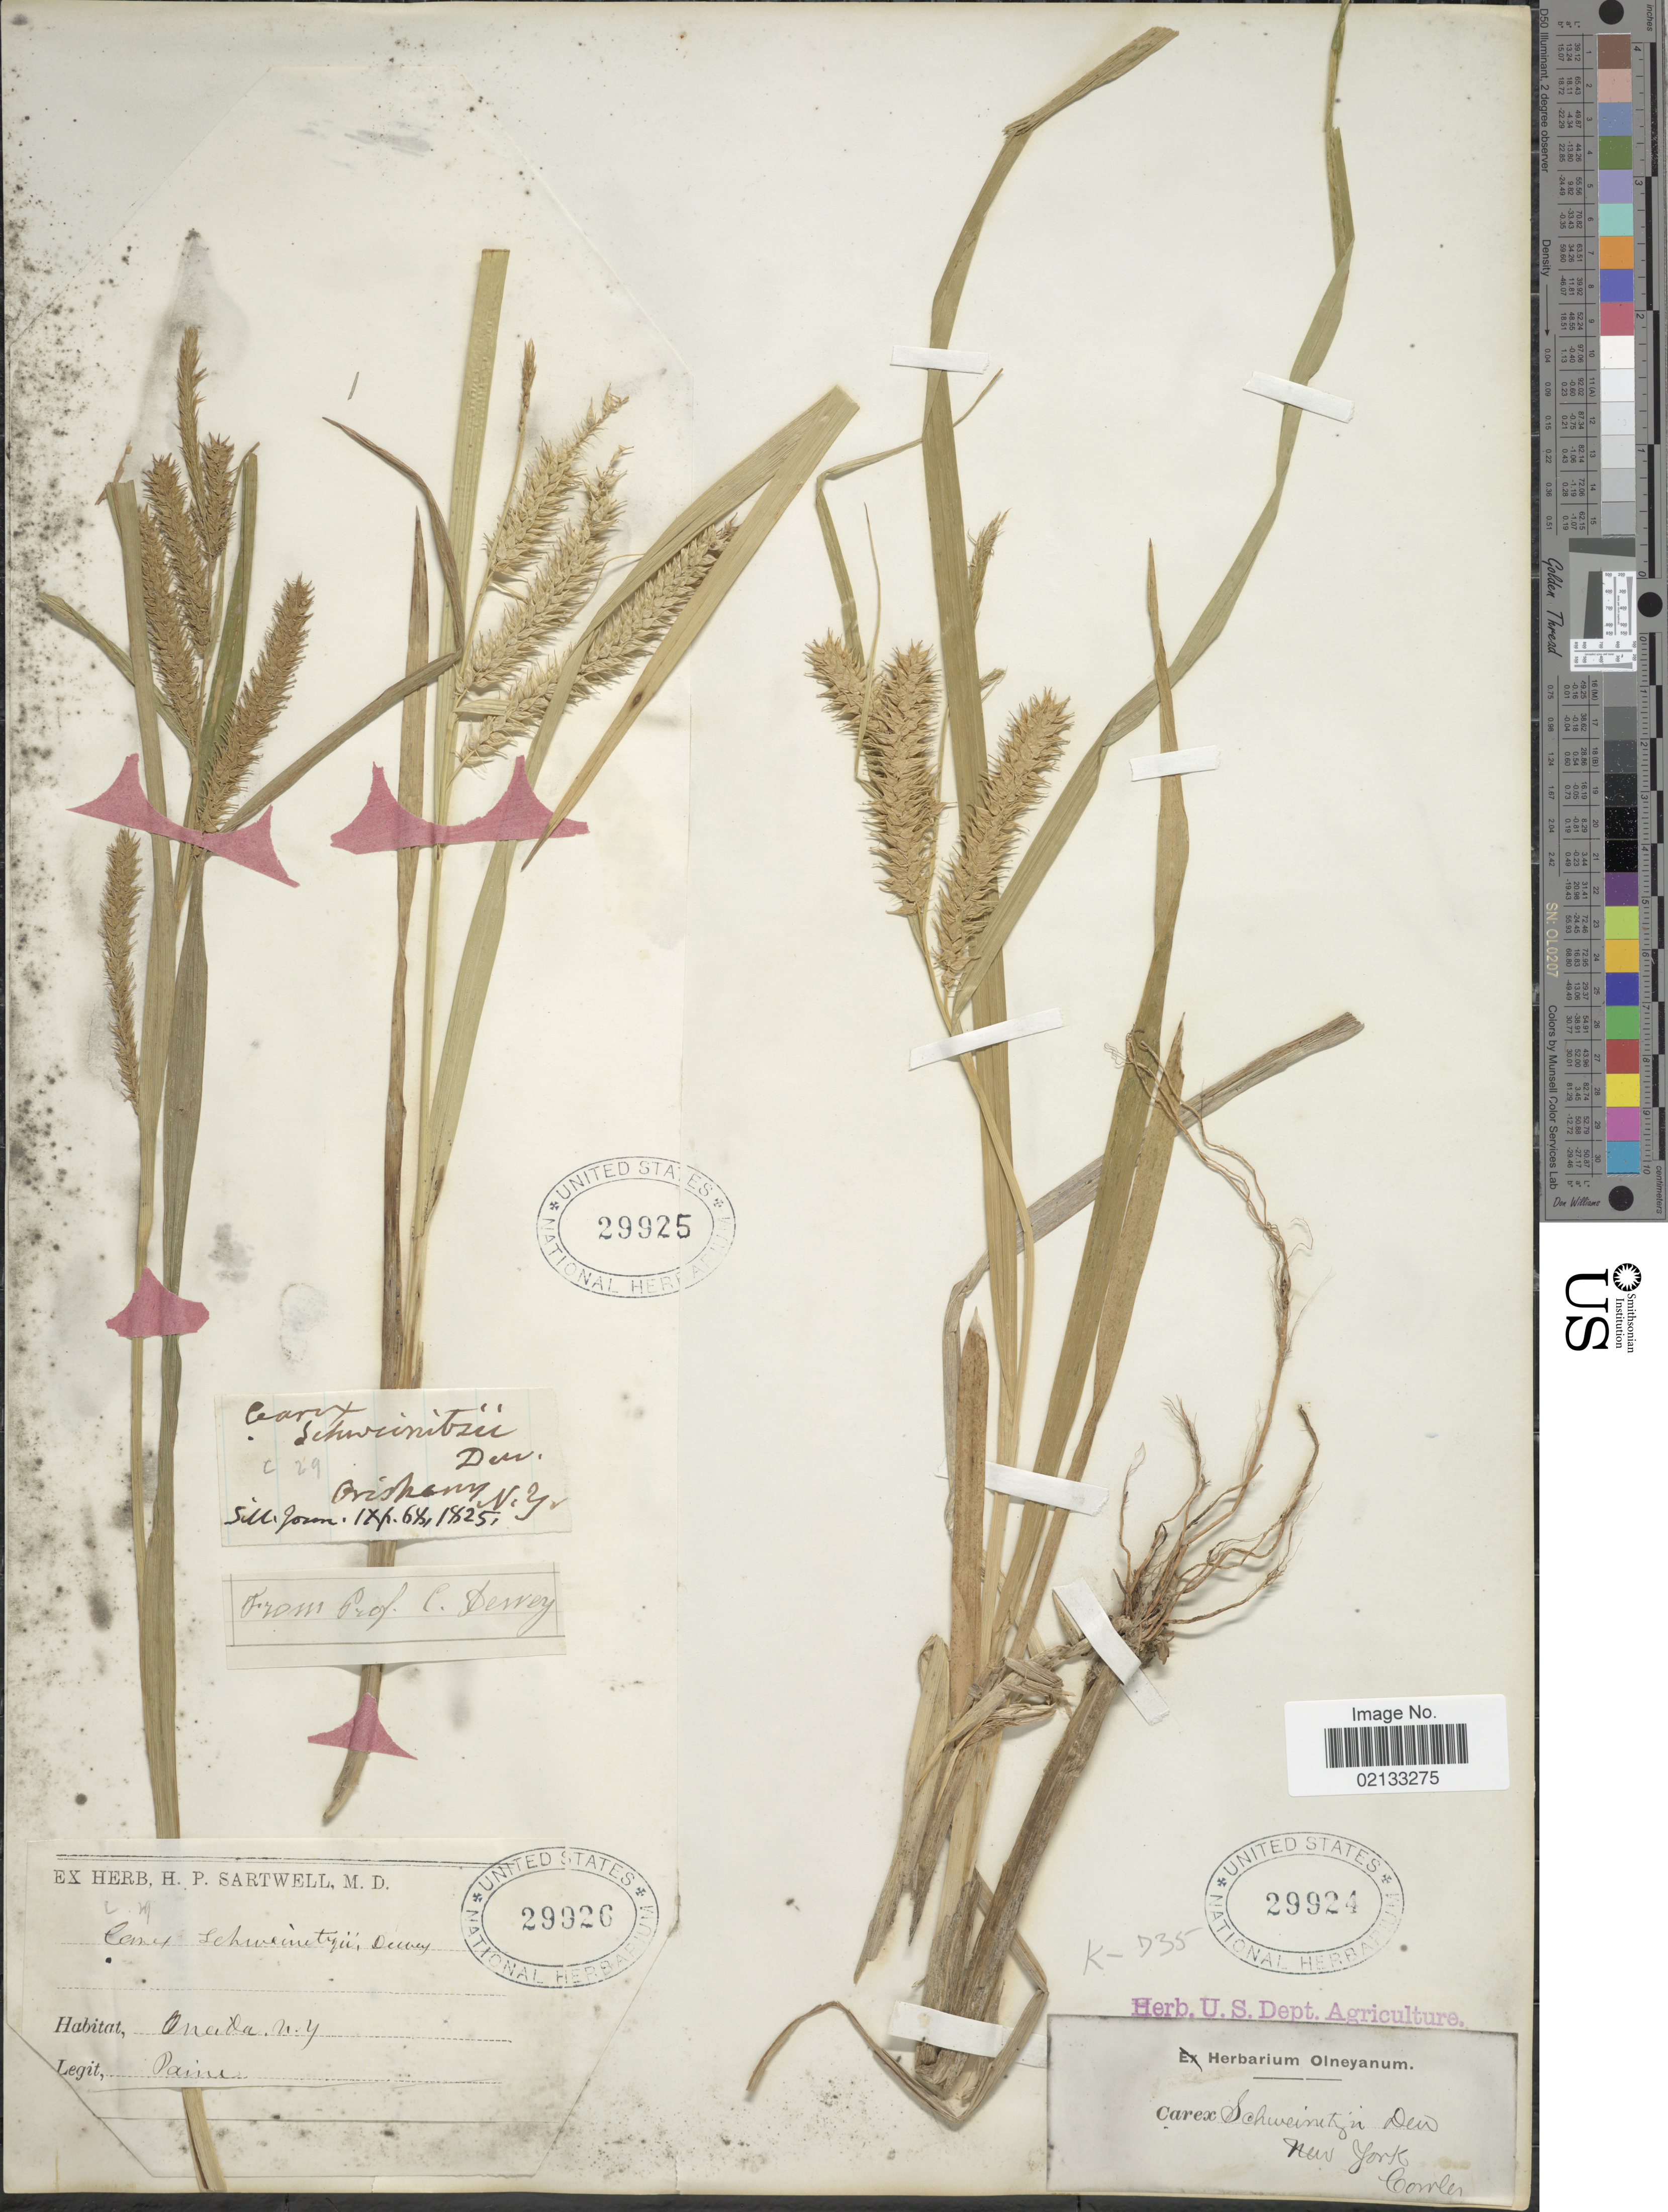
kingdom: Plantae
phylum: Tracheophyta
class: Liliopsida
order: Poales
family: Cyperaceae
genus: Carex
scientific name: Carex schweinitzii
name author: Dewey ex Schwein.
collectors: C. Dewey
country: United States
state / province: New York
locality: Orisbany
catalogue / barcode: US 29925-2